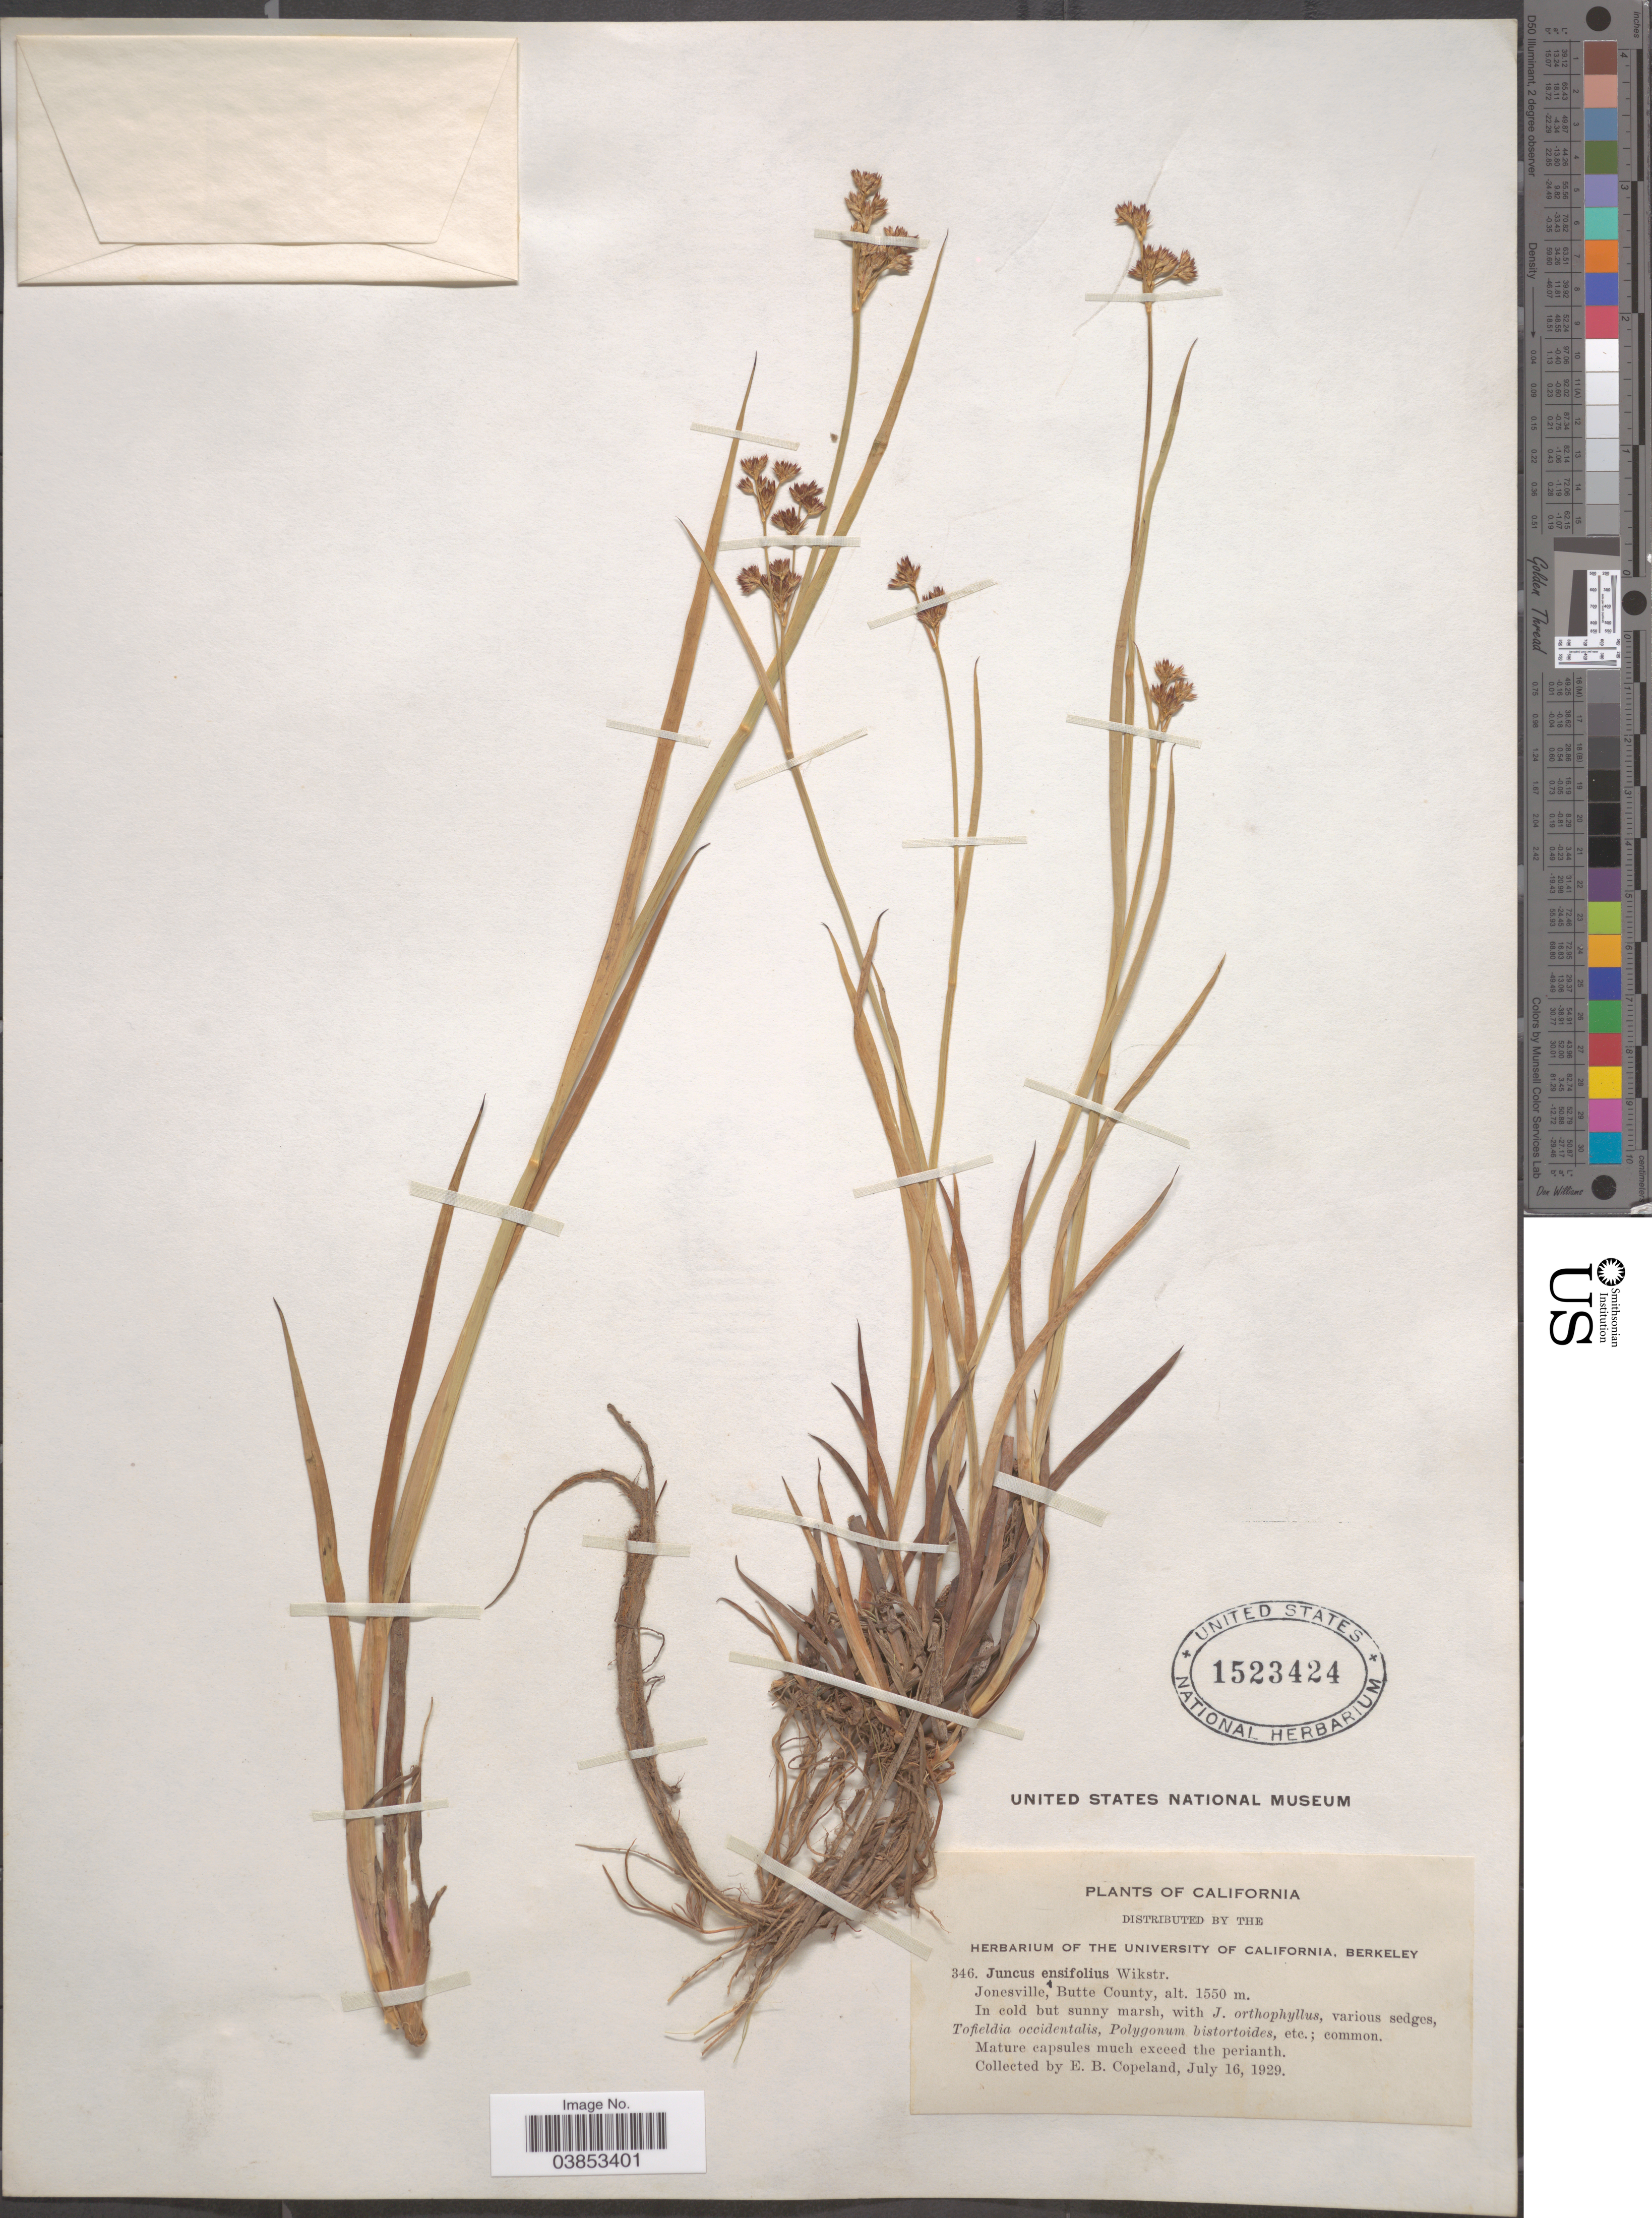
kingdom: Plantae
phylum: Tracheophyta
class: Liliopsida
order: Poales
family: Juncaceae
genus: Juncus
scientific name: Juncus ensifolius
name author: Wikstr.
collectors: E. B. Copeland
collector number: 346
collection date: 1929-07-16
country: United States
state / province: California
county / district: Butte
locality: Jonesville, Butte County.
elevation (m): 1550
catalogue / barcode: US 1523424